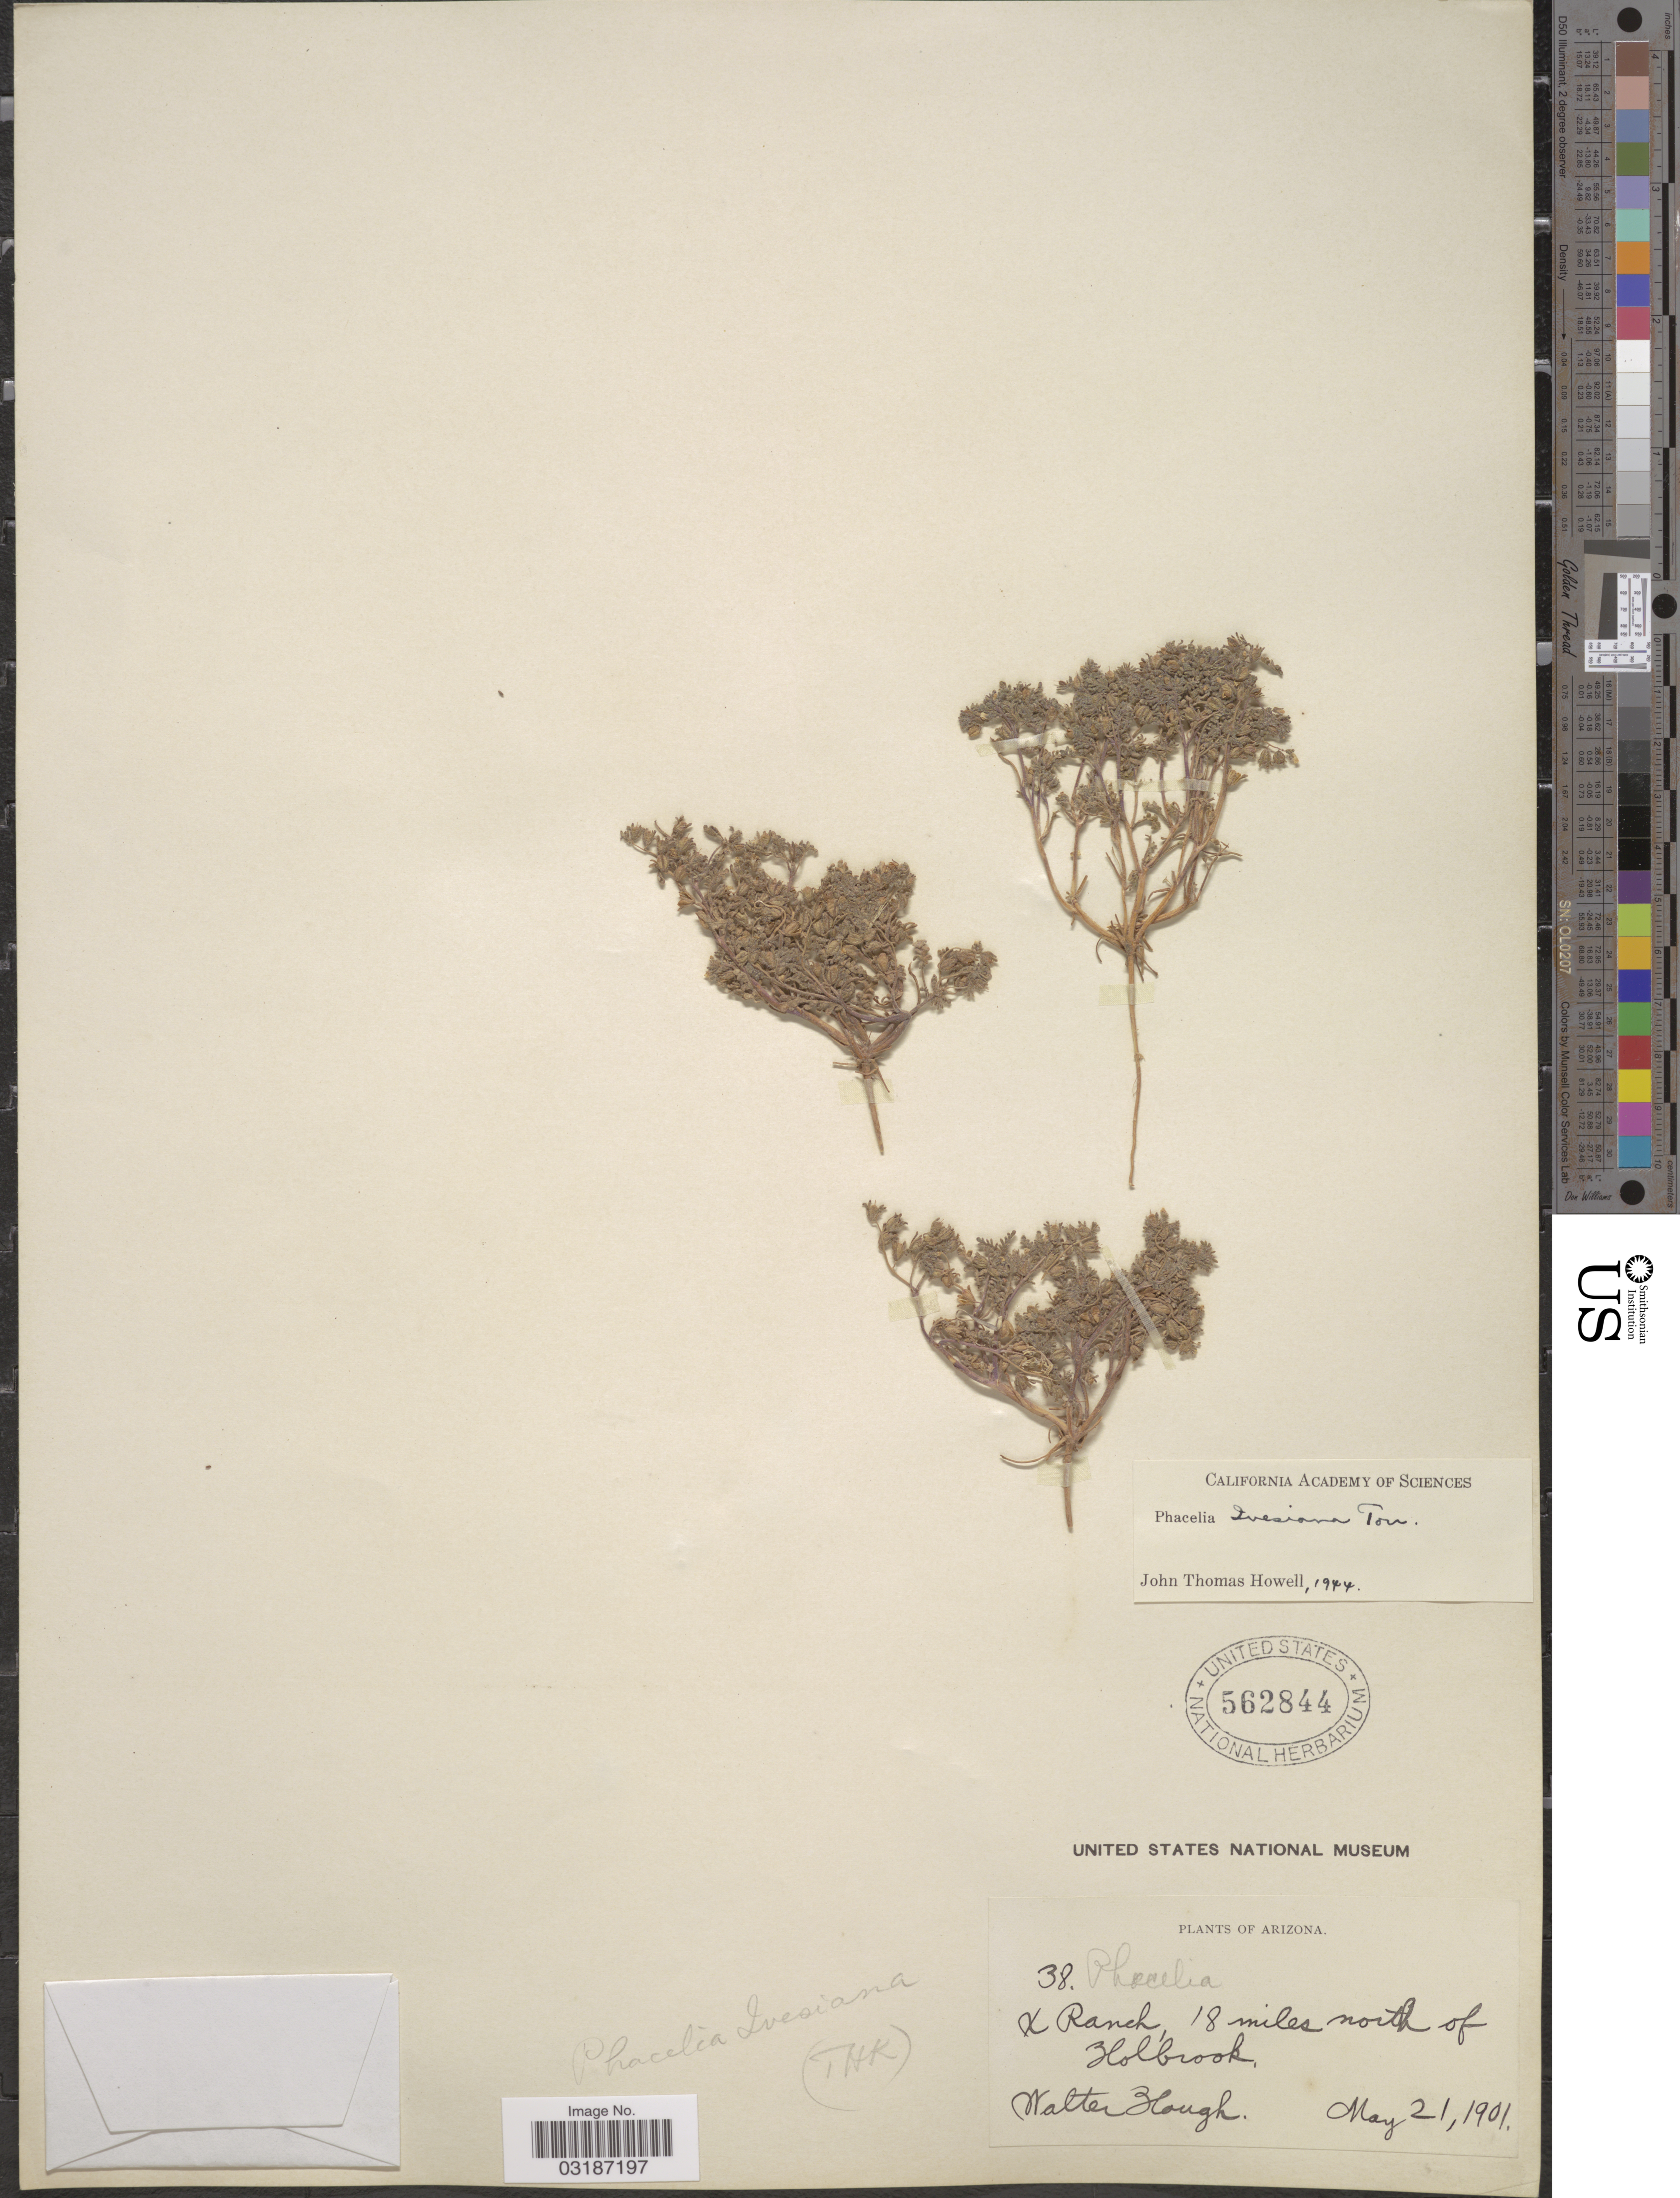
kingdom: Plantae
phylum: Tracheophyta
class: Magnoliopsida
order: Boraginales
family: Hydrophyllaceae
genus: Phacelia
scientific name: Phacelia ivesiana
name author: Torr.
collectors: W. Hough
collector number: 38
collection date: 1901-05-21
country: United States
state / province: Arizona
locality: X Ranch, 18 miles north of Holbrook.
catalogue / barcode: US 562844